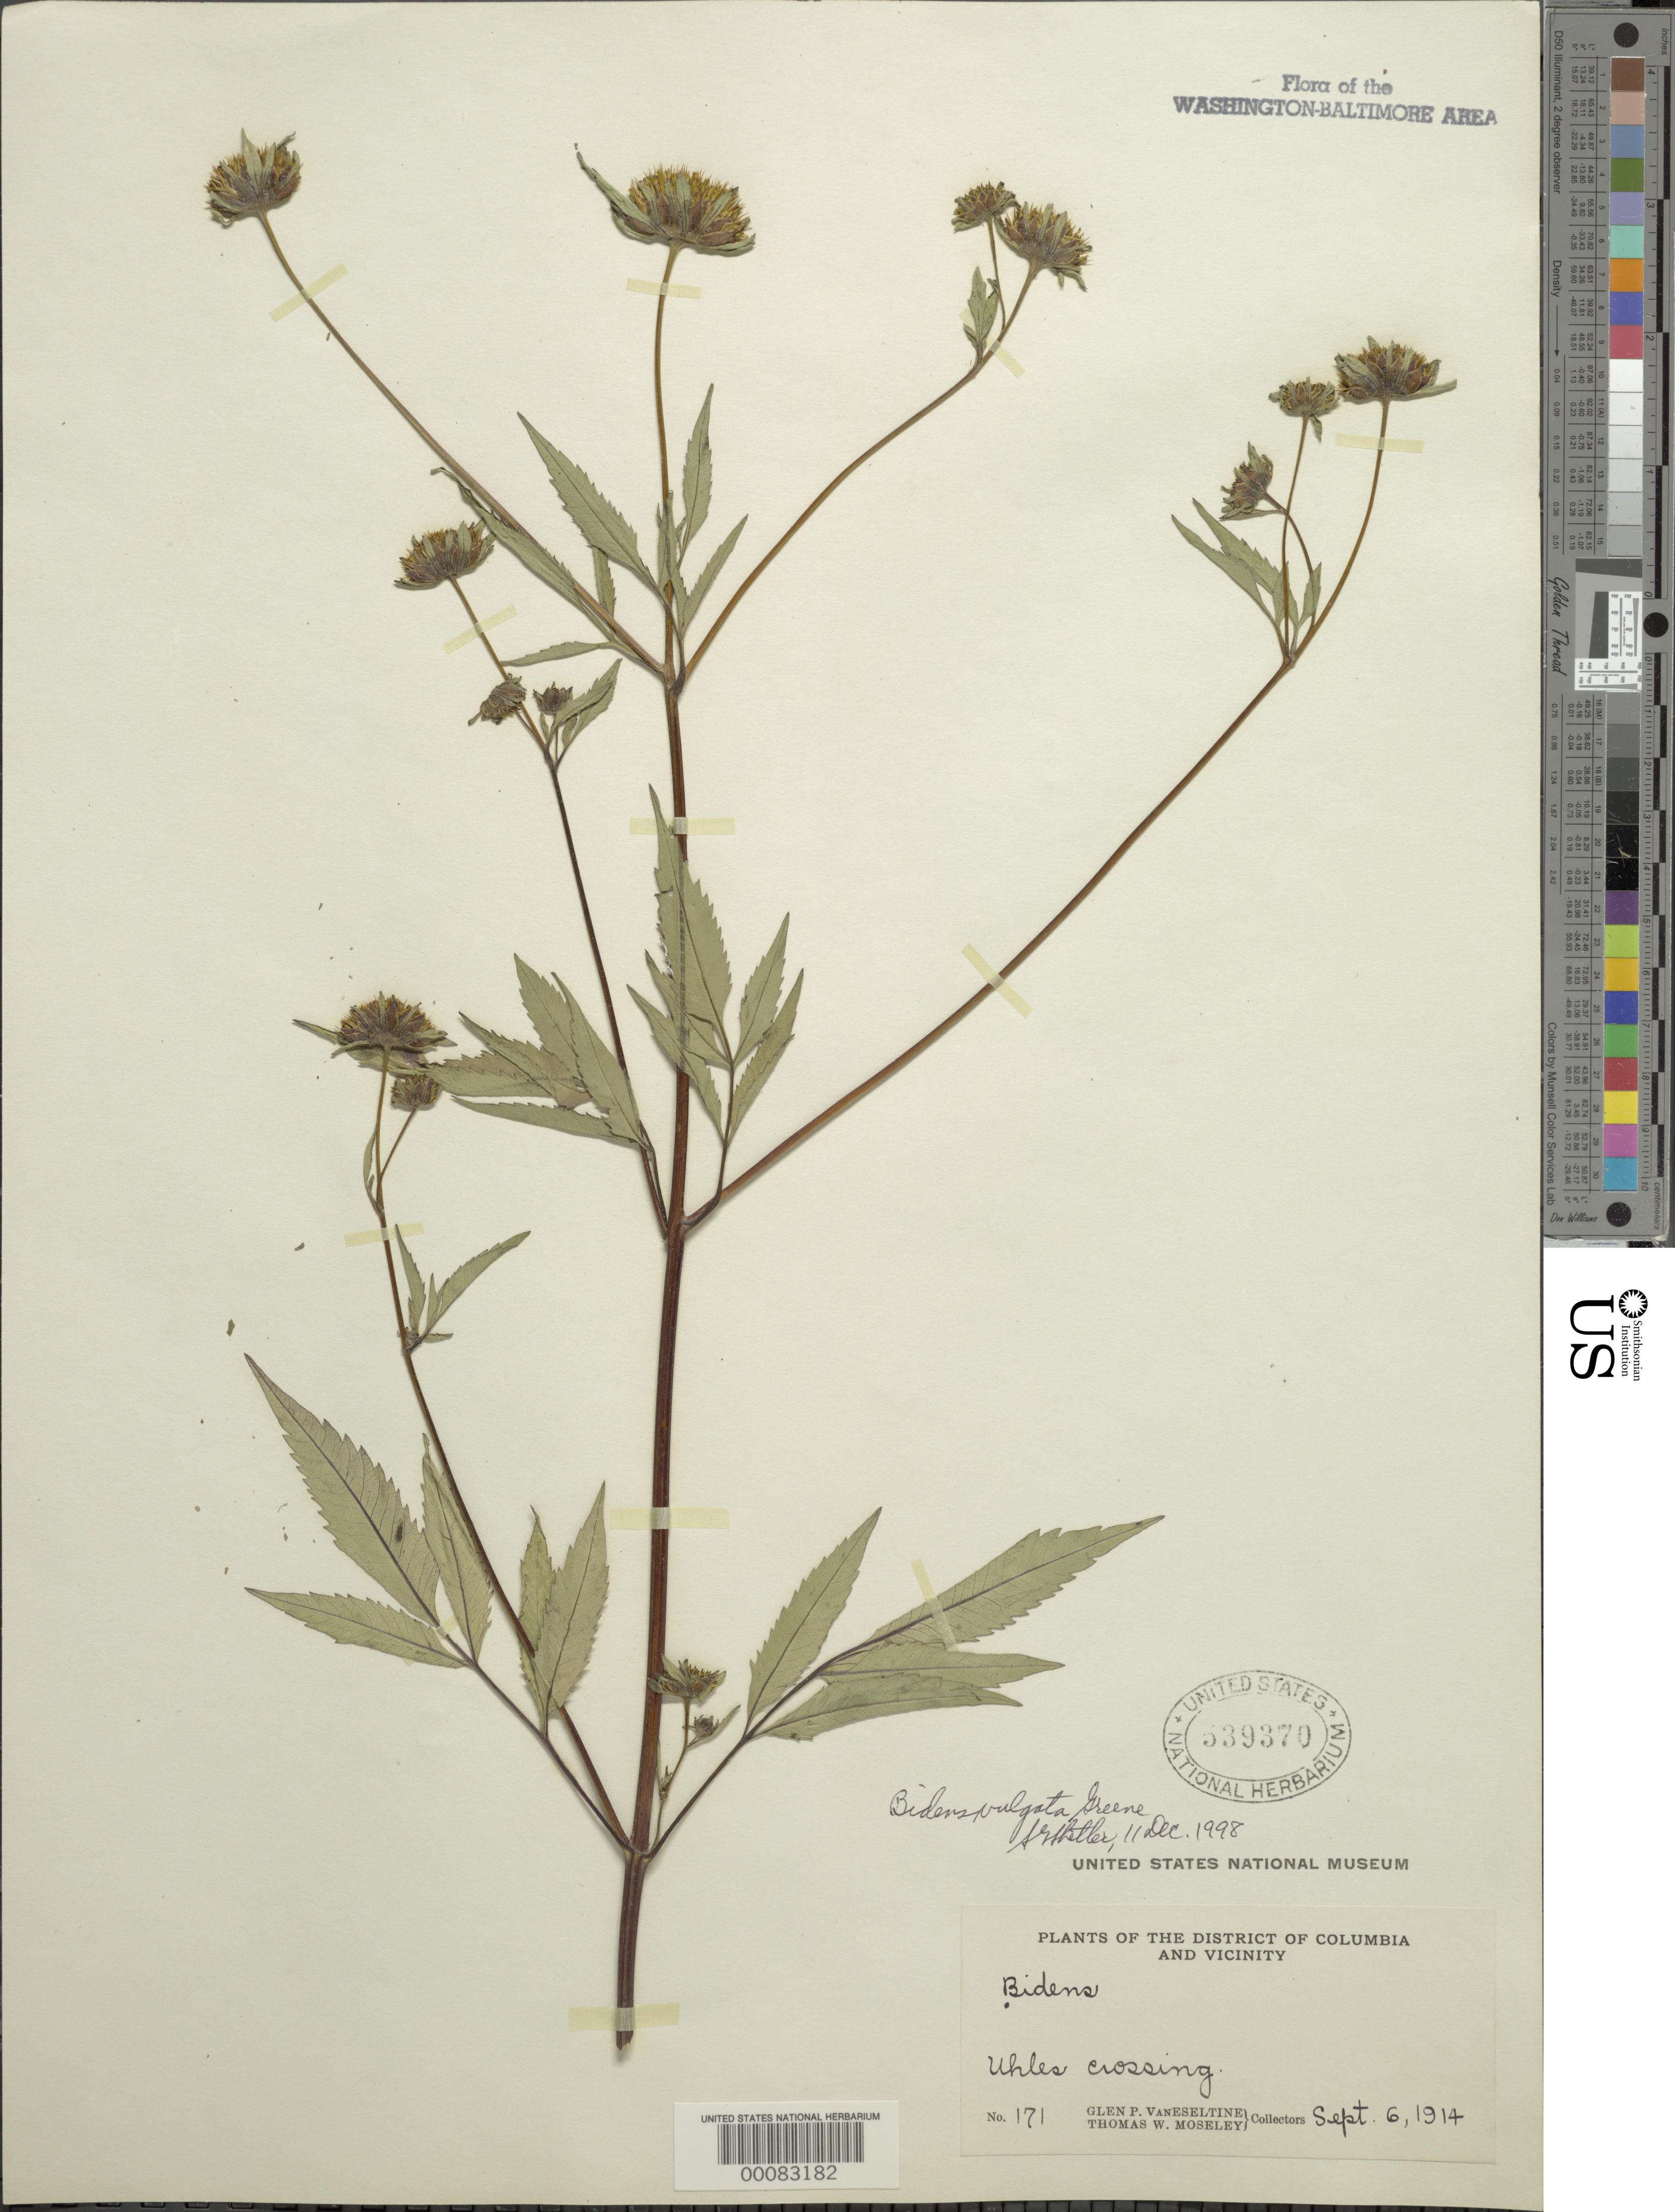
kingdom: Plantae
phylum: Tracheophyta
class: Magnoliopsida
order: Asterales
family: Asteraceae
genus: Bidens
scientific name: Bidens vulgata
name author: Greene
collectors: G. P. Van Eseltine & T. Moseley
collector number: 171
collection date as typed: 06 Sep 1914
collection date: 1914-09-06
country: United States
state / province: District of Columbia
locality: Uhles Crossing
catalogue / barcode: US 539370